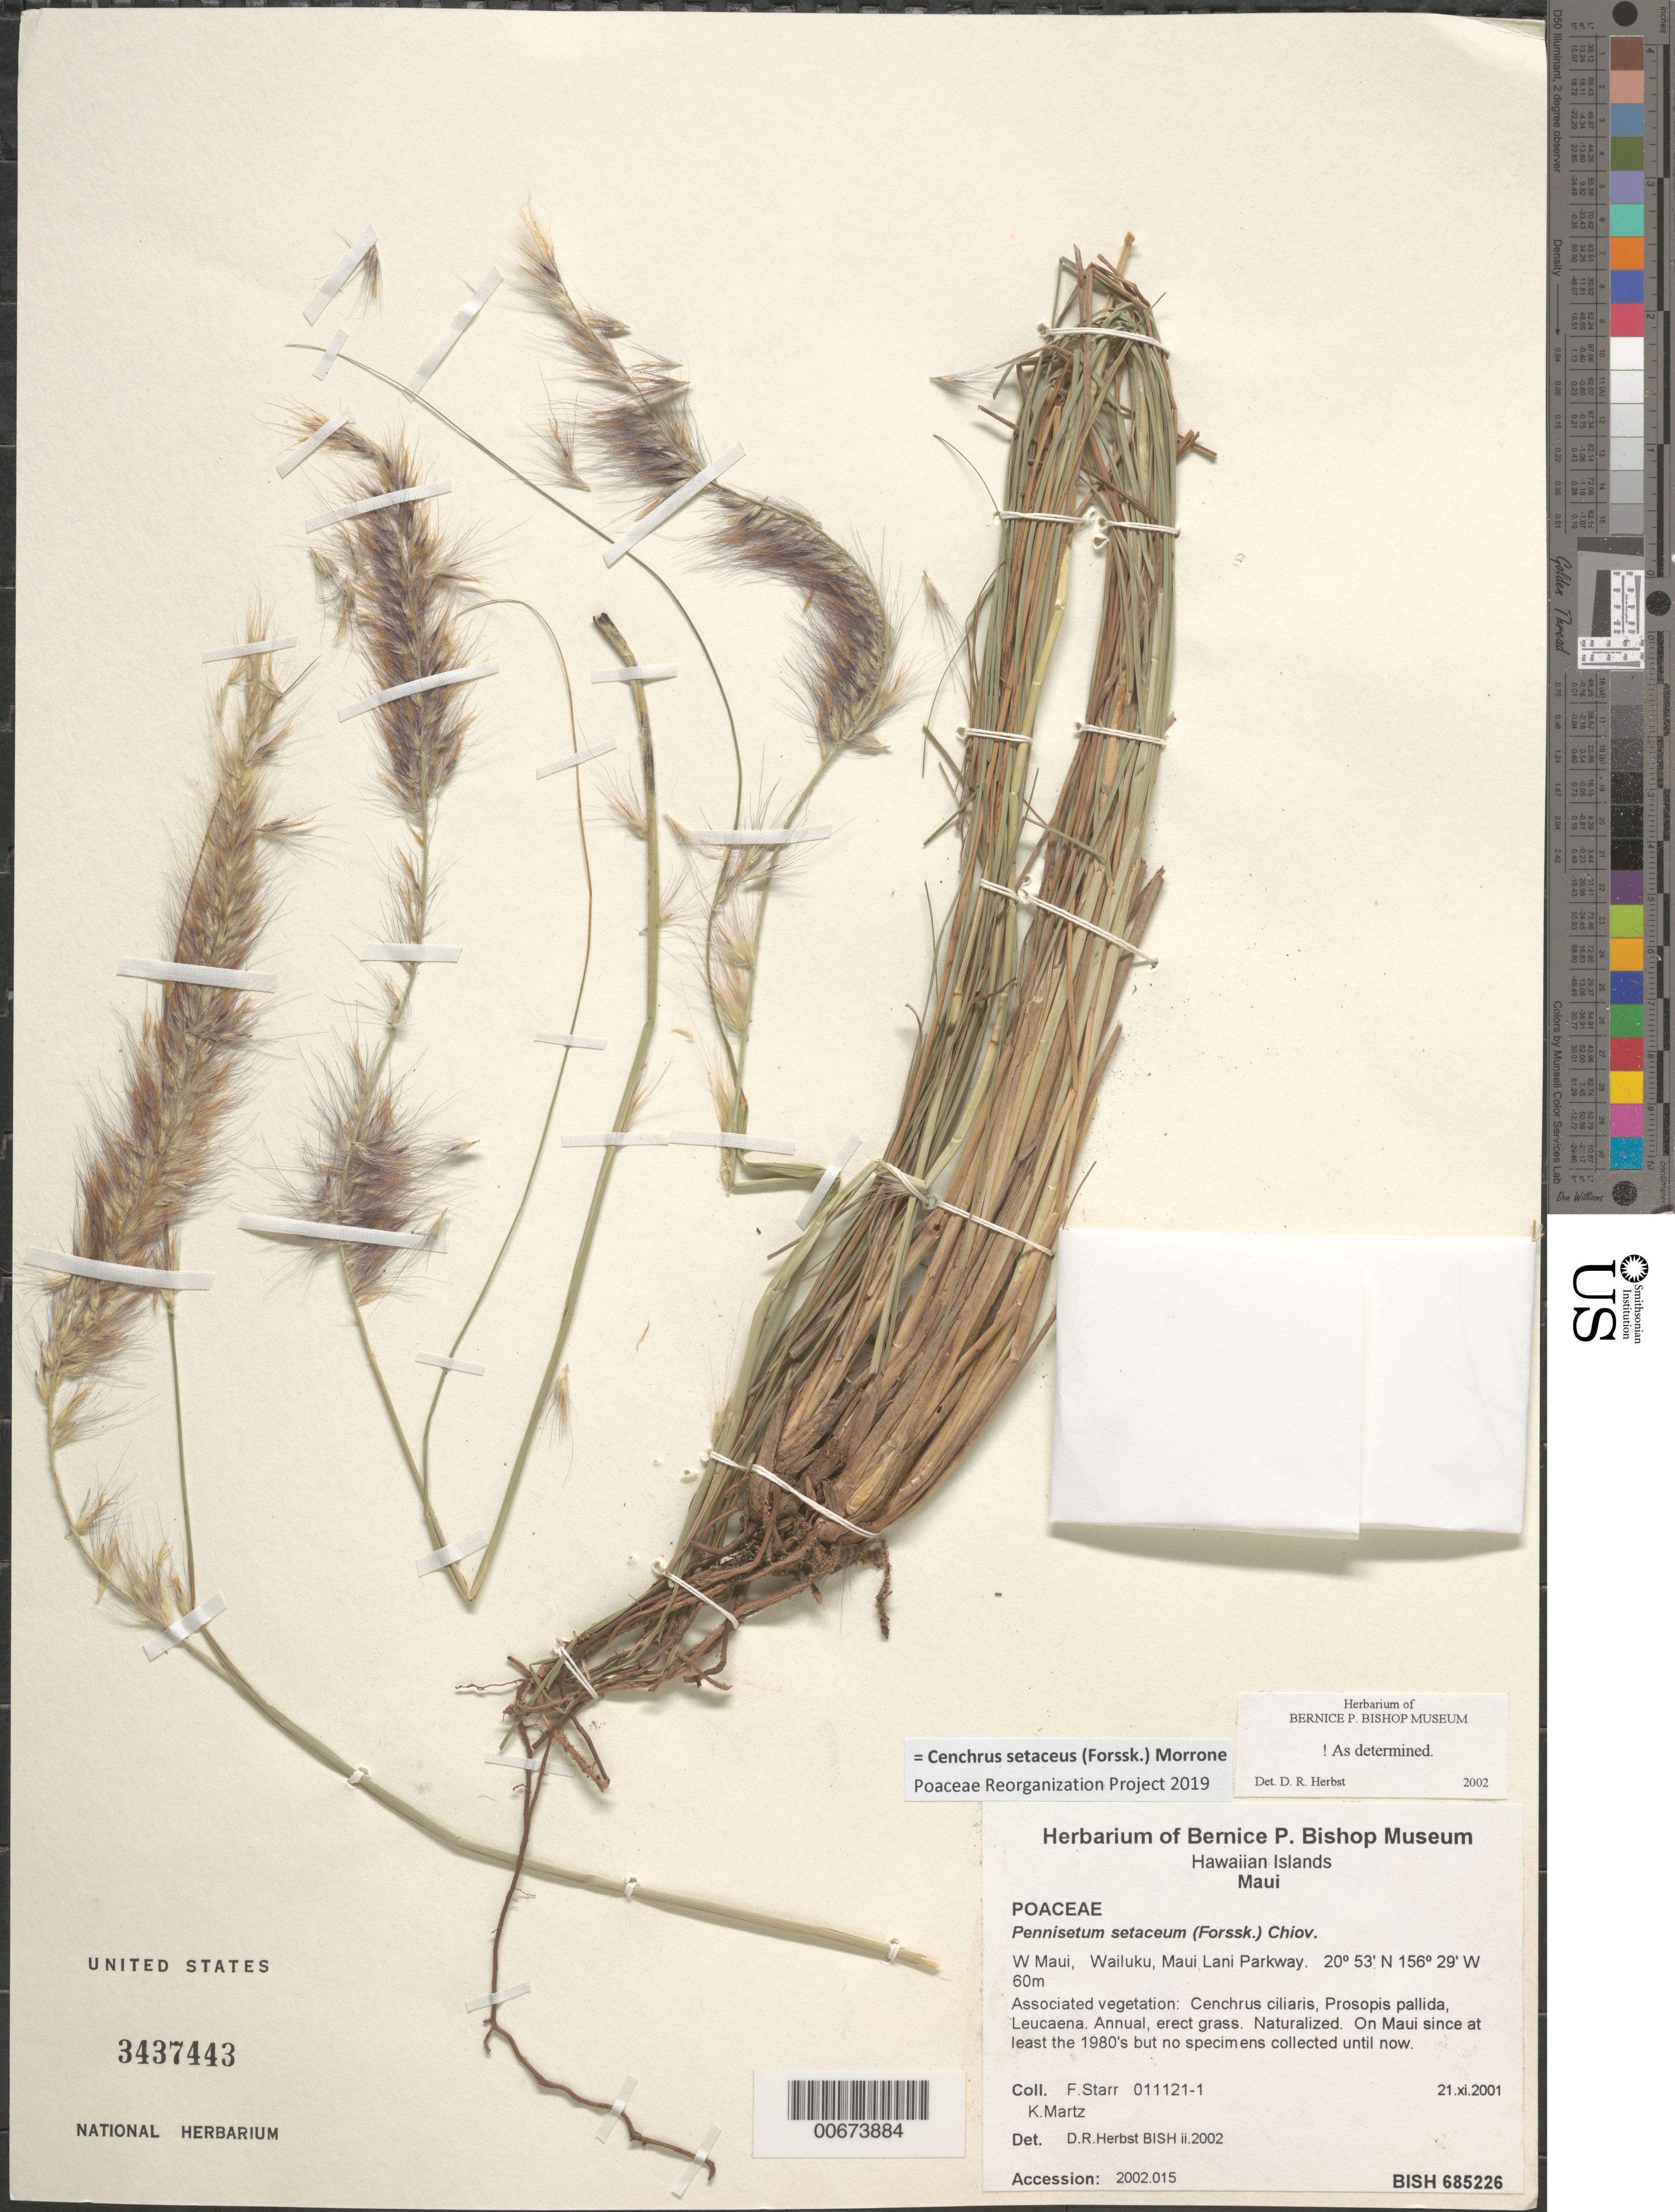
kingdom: Plantae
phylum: Tracheophyta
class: Liliopsida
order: Poales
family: Poaceae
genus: Cenchrus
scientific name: Cenchrus setaceus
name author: (Forssk.) Morrone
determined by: Herbst, D. R.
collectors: F. Starr & K. Martz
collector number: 011121-1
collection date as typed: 21 Nov 2001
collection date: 2001-11-21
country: United States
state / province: Hawaii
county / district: Maui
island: Maui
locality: W Maui, Wailuku, Maui Lani Parkway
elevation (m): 60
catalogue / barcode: US 3437443